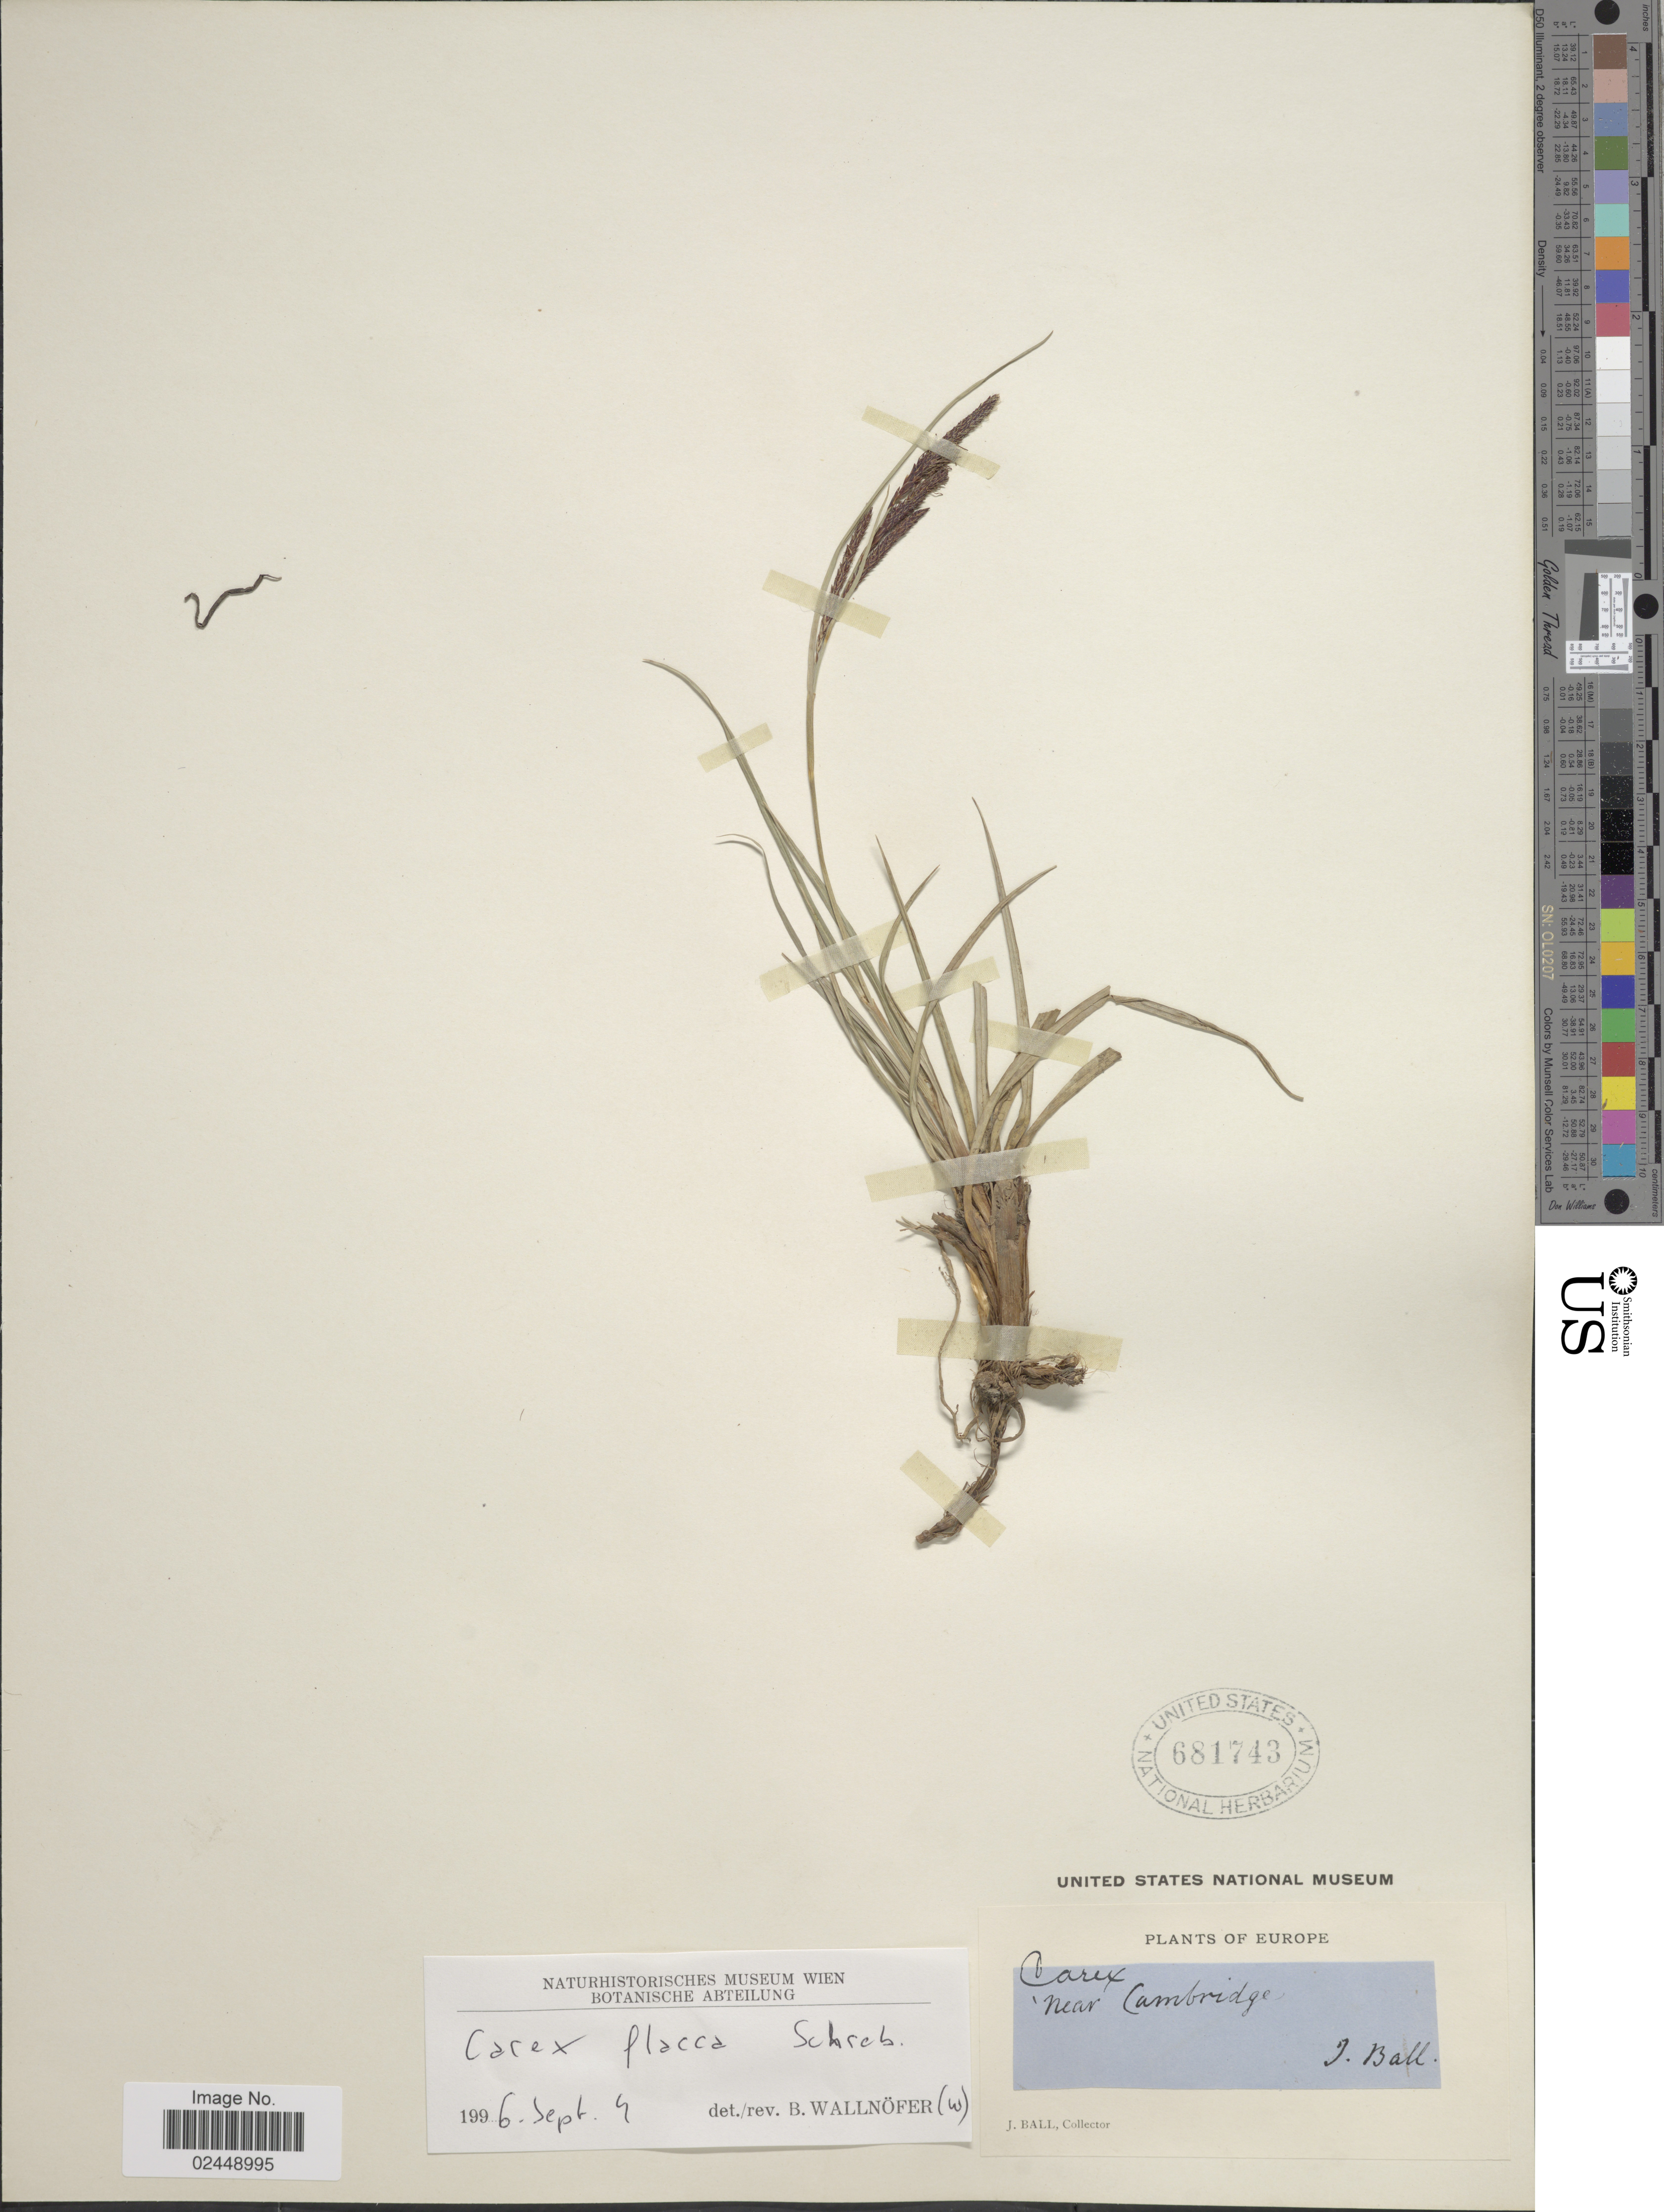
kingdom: Plantae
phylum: Tracheophyta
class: Liliopsida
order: Poales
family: Cyperaceae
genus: Carex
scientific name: Carex flacca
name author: Schreb.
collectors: J. Ball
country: United Kingdom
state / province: England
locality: Europe, near Cambridge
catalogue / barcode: US 681743